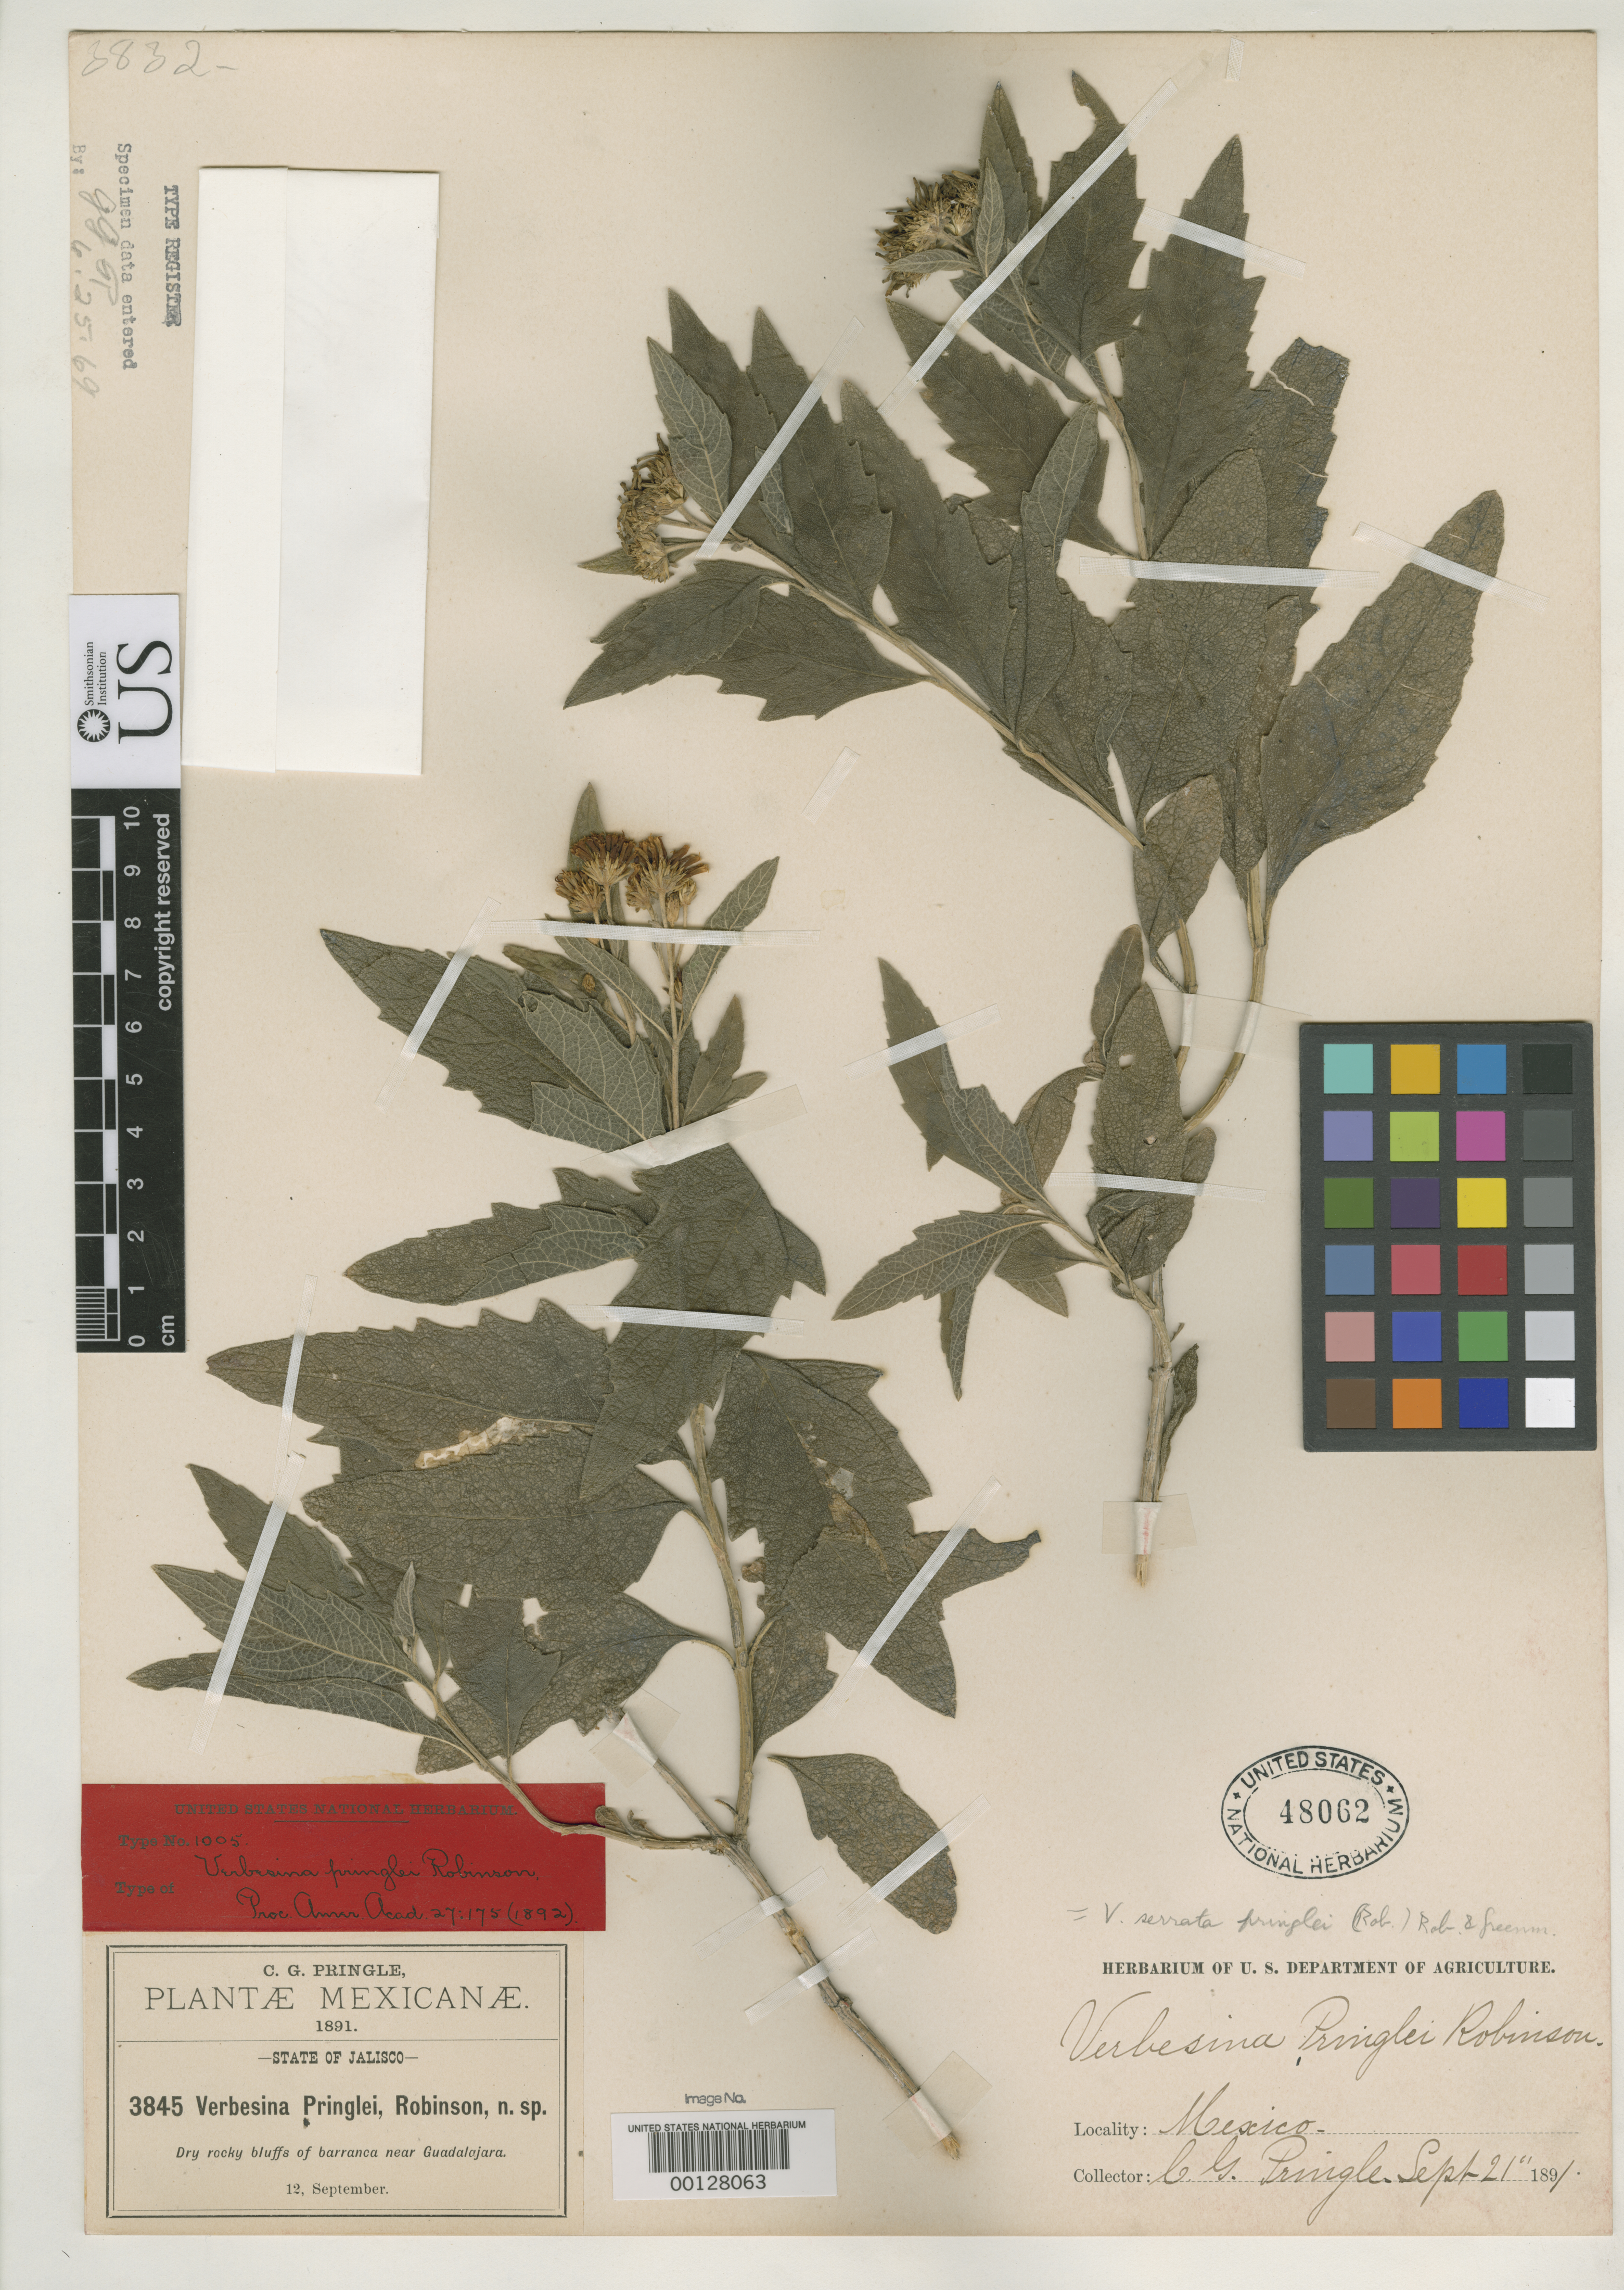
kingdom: Plantae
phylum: Tracheophyta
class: Magnoliopsida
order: Asterales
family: Asteraceae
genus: Verbesina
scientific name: Verbesina pringlei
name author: B.L. Rob.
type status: Isotype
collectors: C. G. Pringle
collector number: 3845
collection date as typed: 12 Sep 1891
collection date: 1891-09-12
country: Mexico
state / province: Jalisco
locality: Near Guadalajara.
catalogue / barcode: US 48062